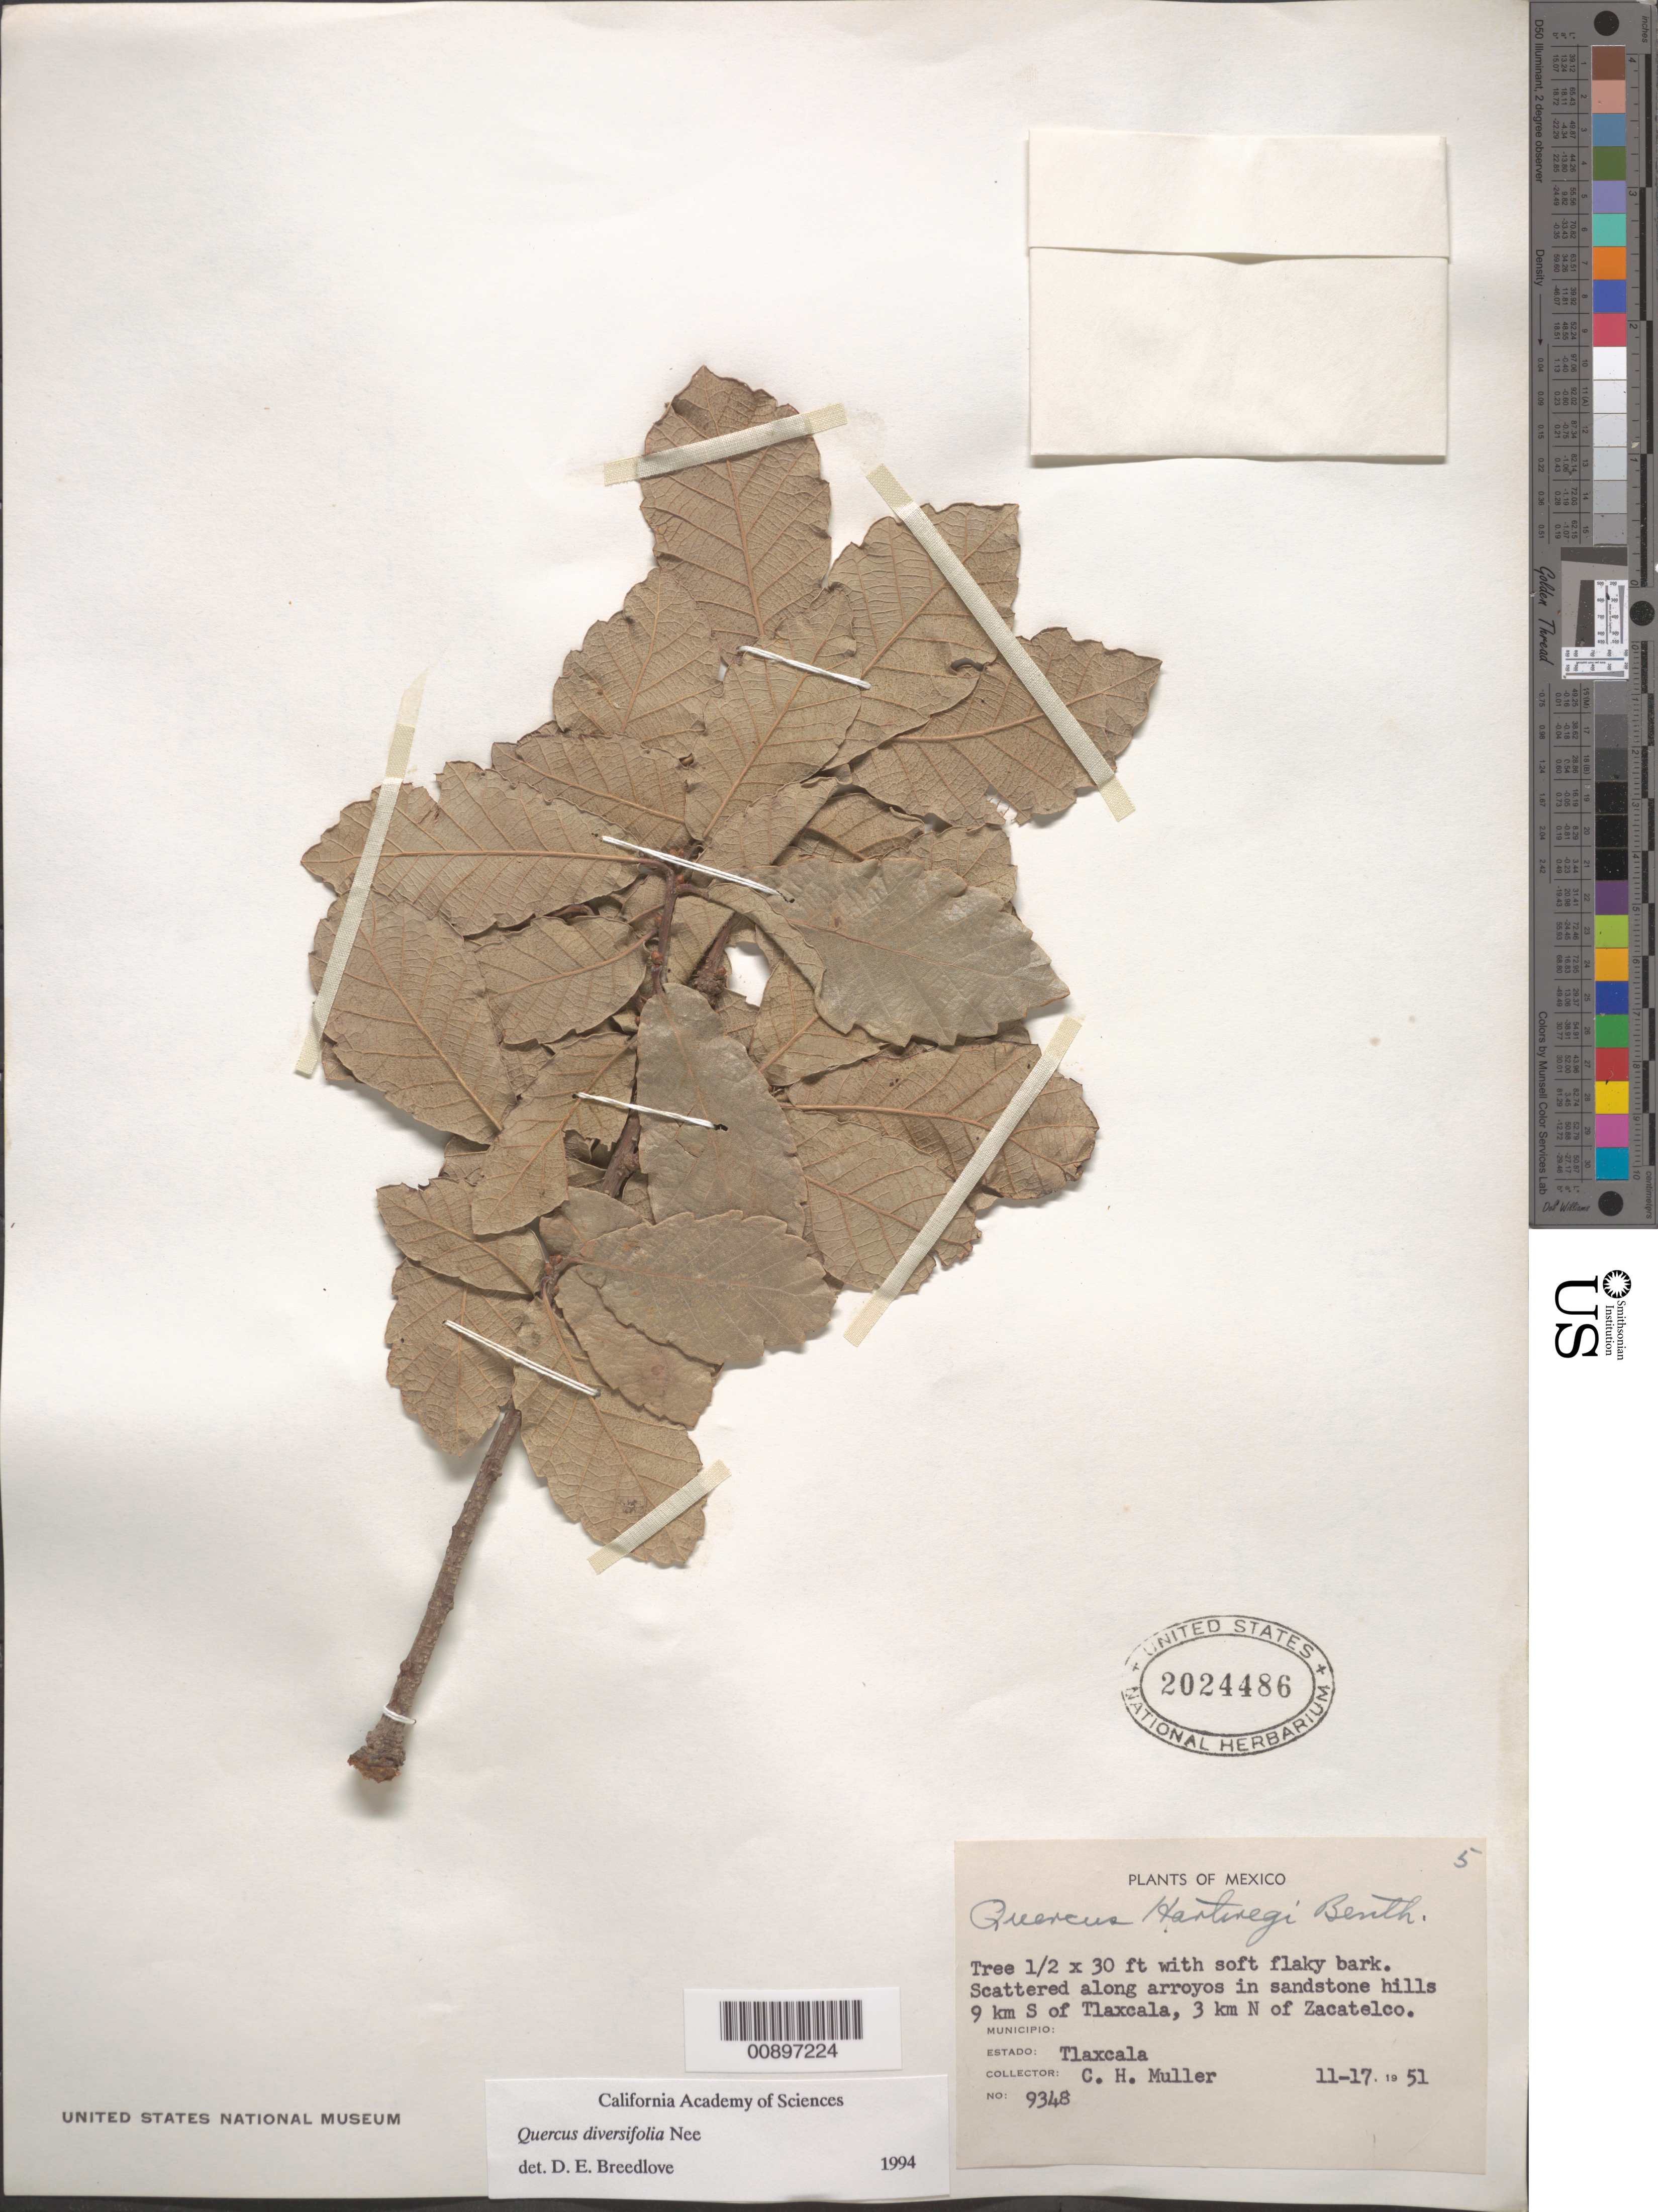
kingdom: Plantae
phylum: Tracheophyta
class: Magnoliopsida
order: Fagales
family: Fagaceae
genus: Quercus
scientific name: Quercus diversifolia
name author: Née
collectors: C. H. Muller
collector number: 9348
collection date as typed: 17 Nov 1951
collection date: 1951-11-17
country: Mexico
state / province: Tlaxcala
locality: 9 km S of Tlaxcala, 3 km N of Zacatelco. Tlaxcala.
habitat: Along arroyos in sandstone hills.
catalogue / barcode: US 2024486